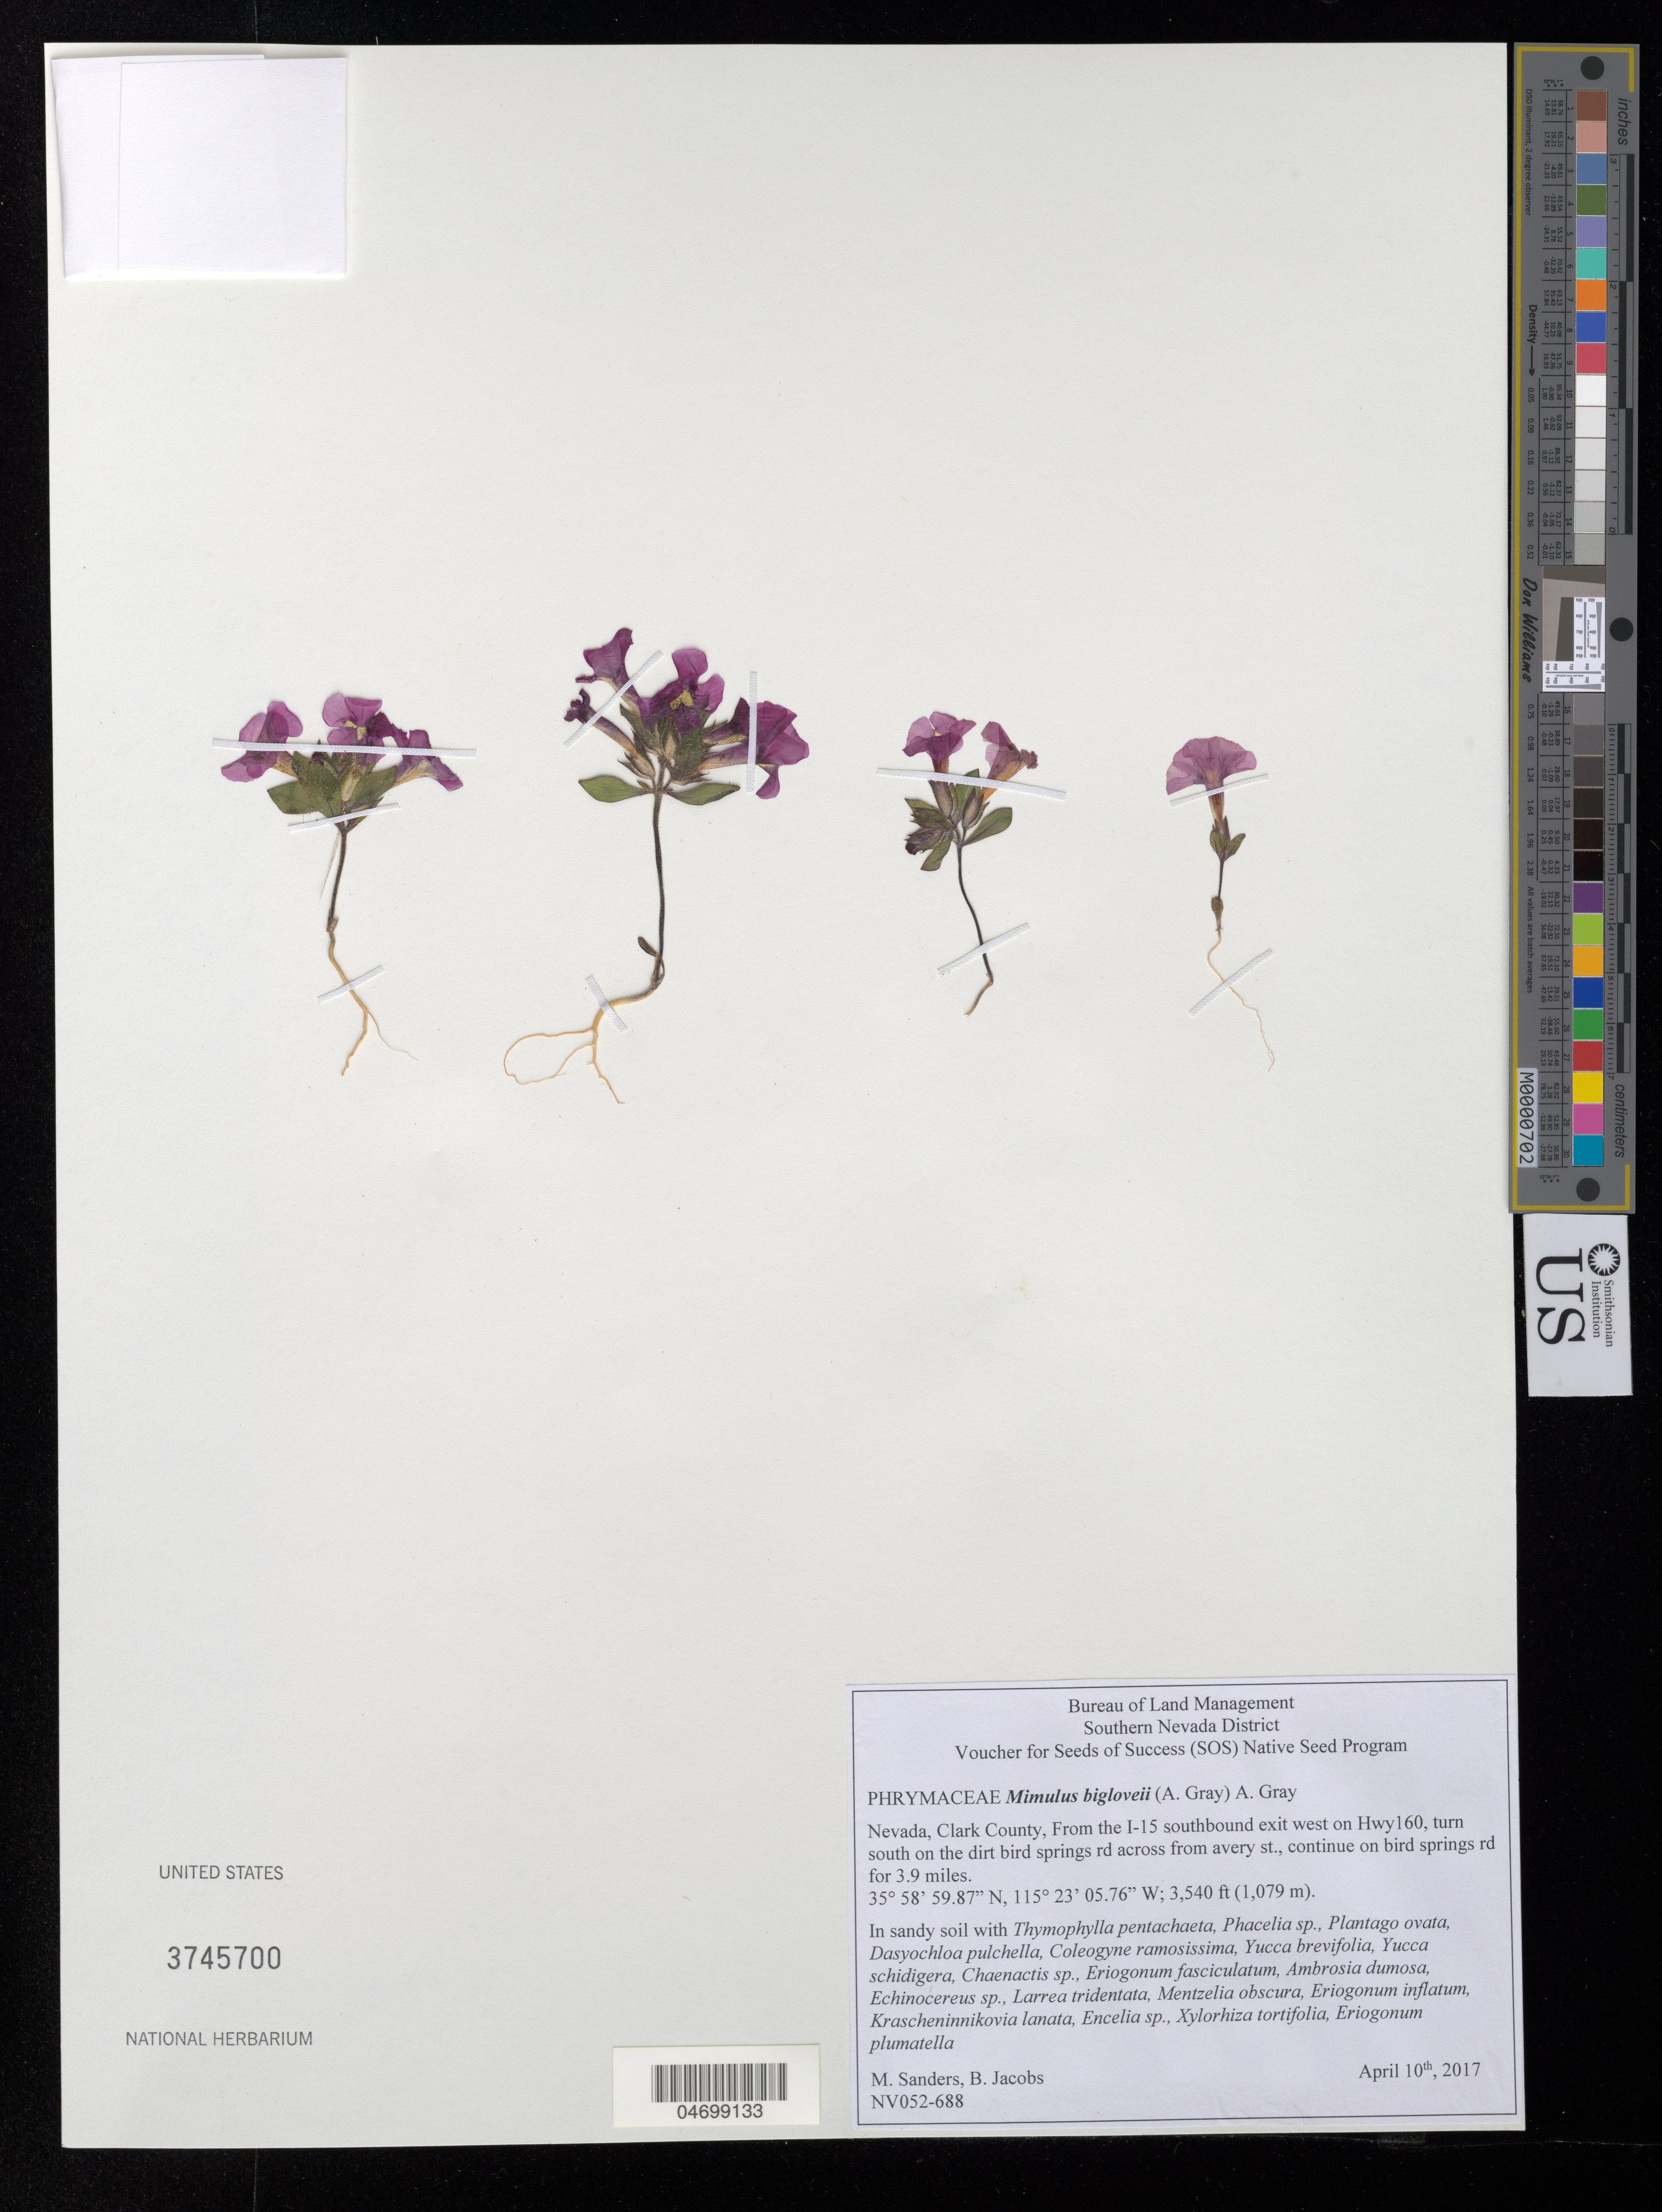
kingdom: Plantae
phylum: Tracheophyta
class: Magnoliopsida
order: Lamiales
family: Phrymaceae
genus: Mimulus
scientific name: Mimulus bigelovii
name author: (A. Gray) G.L. Nesom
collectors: M. Sanders & B. Jacobs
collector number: NV052-688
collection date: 2017-04-10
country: United States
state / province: Nevada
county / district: Clark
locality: Red Rock National Conservation Area. 3.9 mi. on Bird Springs Rd.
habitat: R030XB019NV_3. In sandy soil. With Phacelia sp., plantago ovata, Larrea tridentata, etc.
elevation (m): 1079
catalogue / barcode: US 3745700